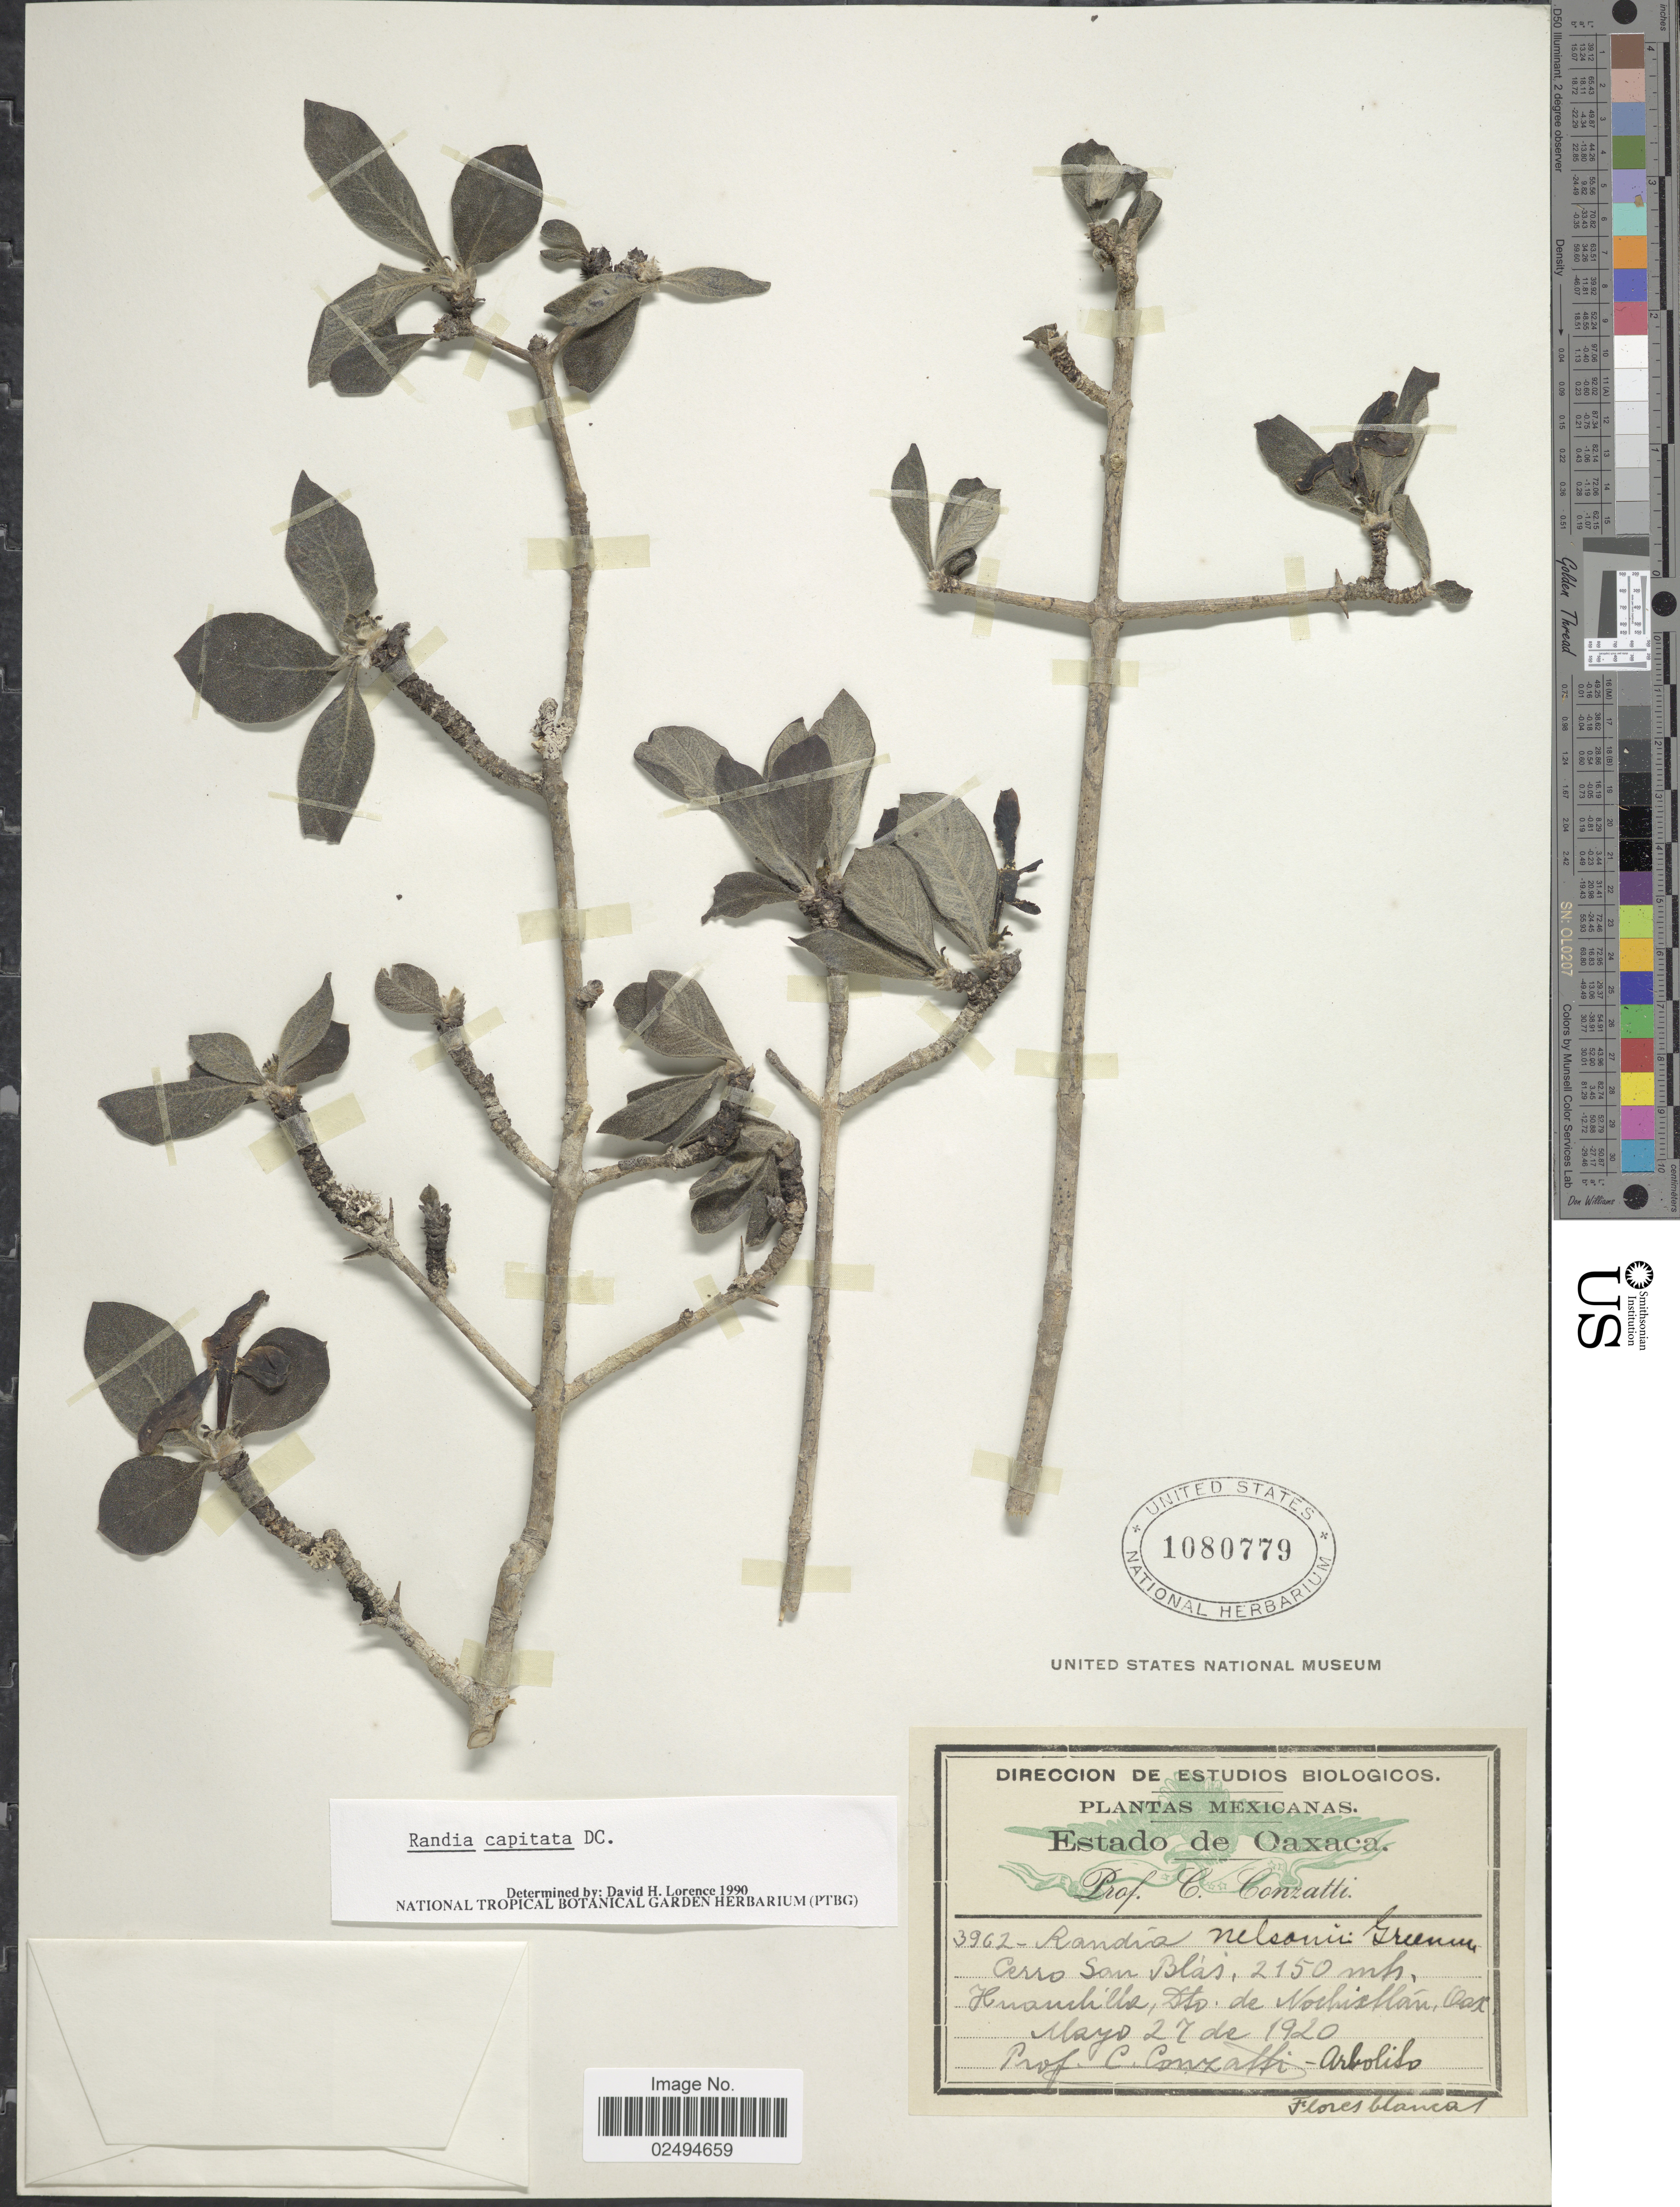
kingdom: Plantae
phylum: Tracheophyta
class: Magnoliopsida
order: Gentianales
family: Rubiaceae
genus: Randia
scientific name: Randia capitata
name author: DC.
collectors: C. Conzatti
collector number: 3962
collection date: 1920-05-27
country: Mexico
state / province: Oaxaca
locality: Cerro San Blas. Huauclilla, Distrito de Nochixtlan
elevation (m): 2150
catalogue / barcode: US 1080779